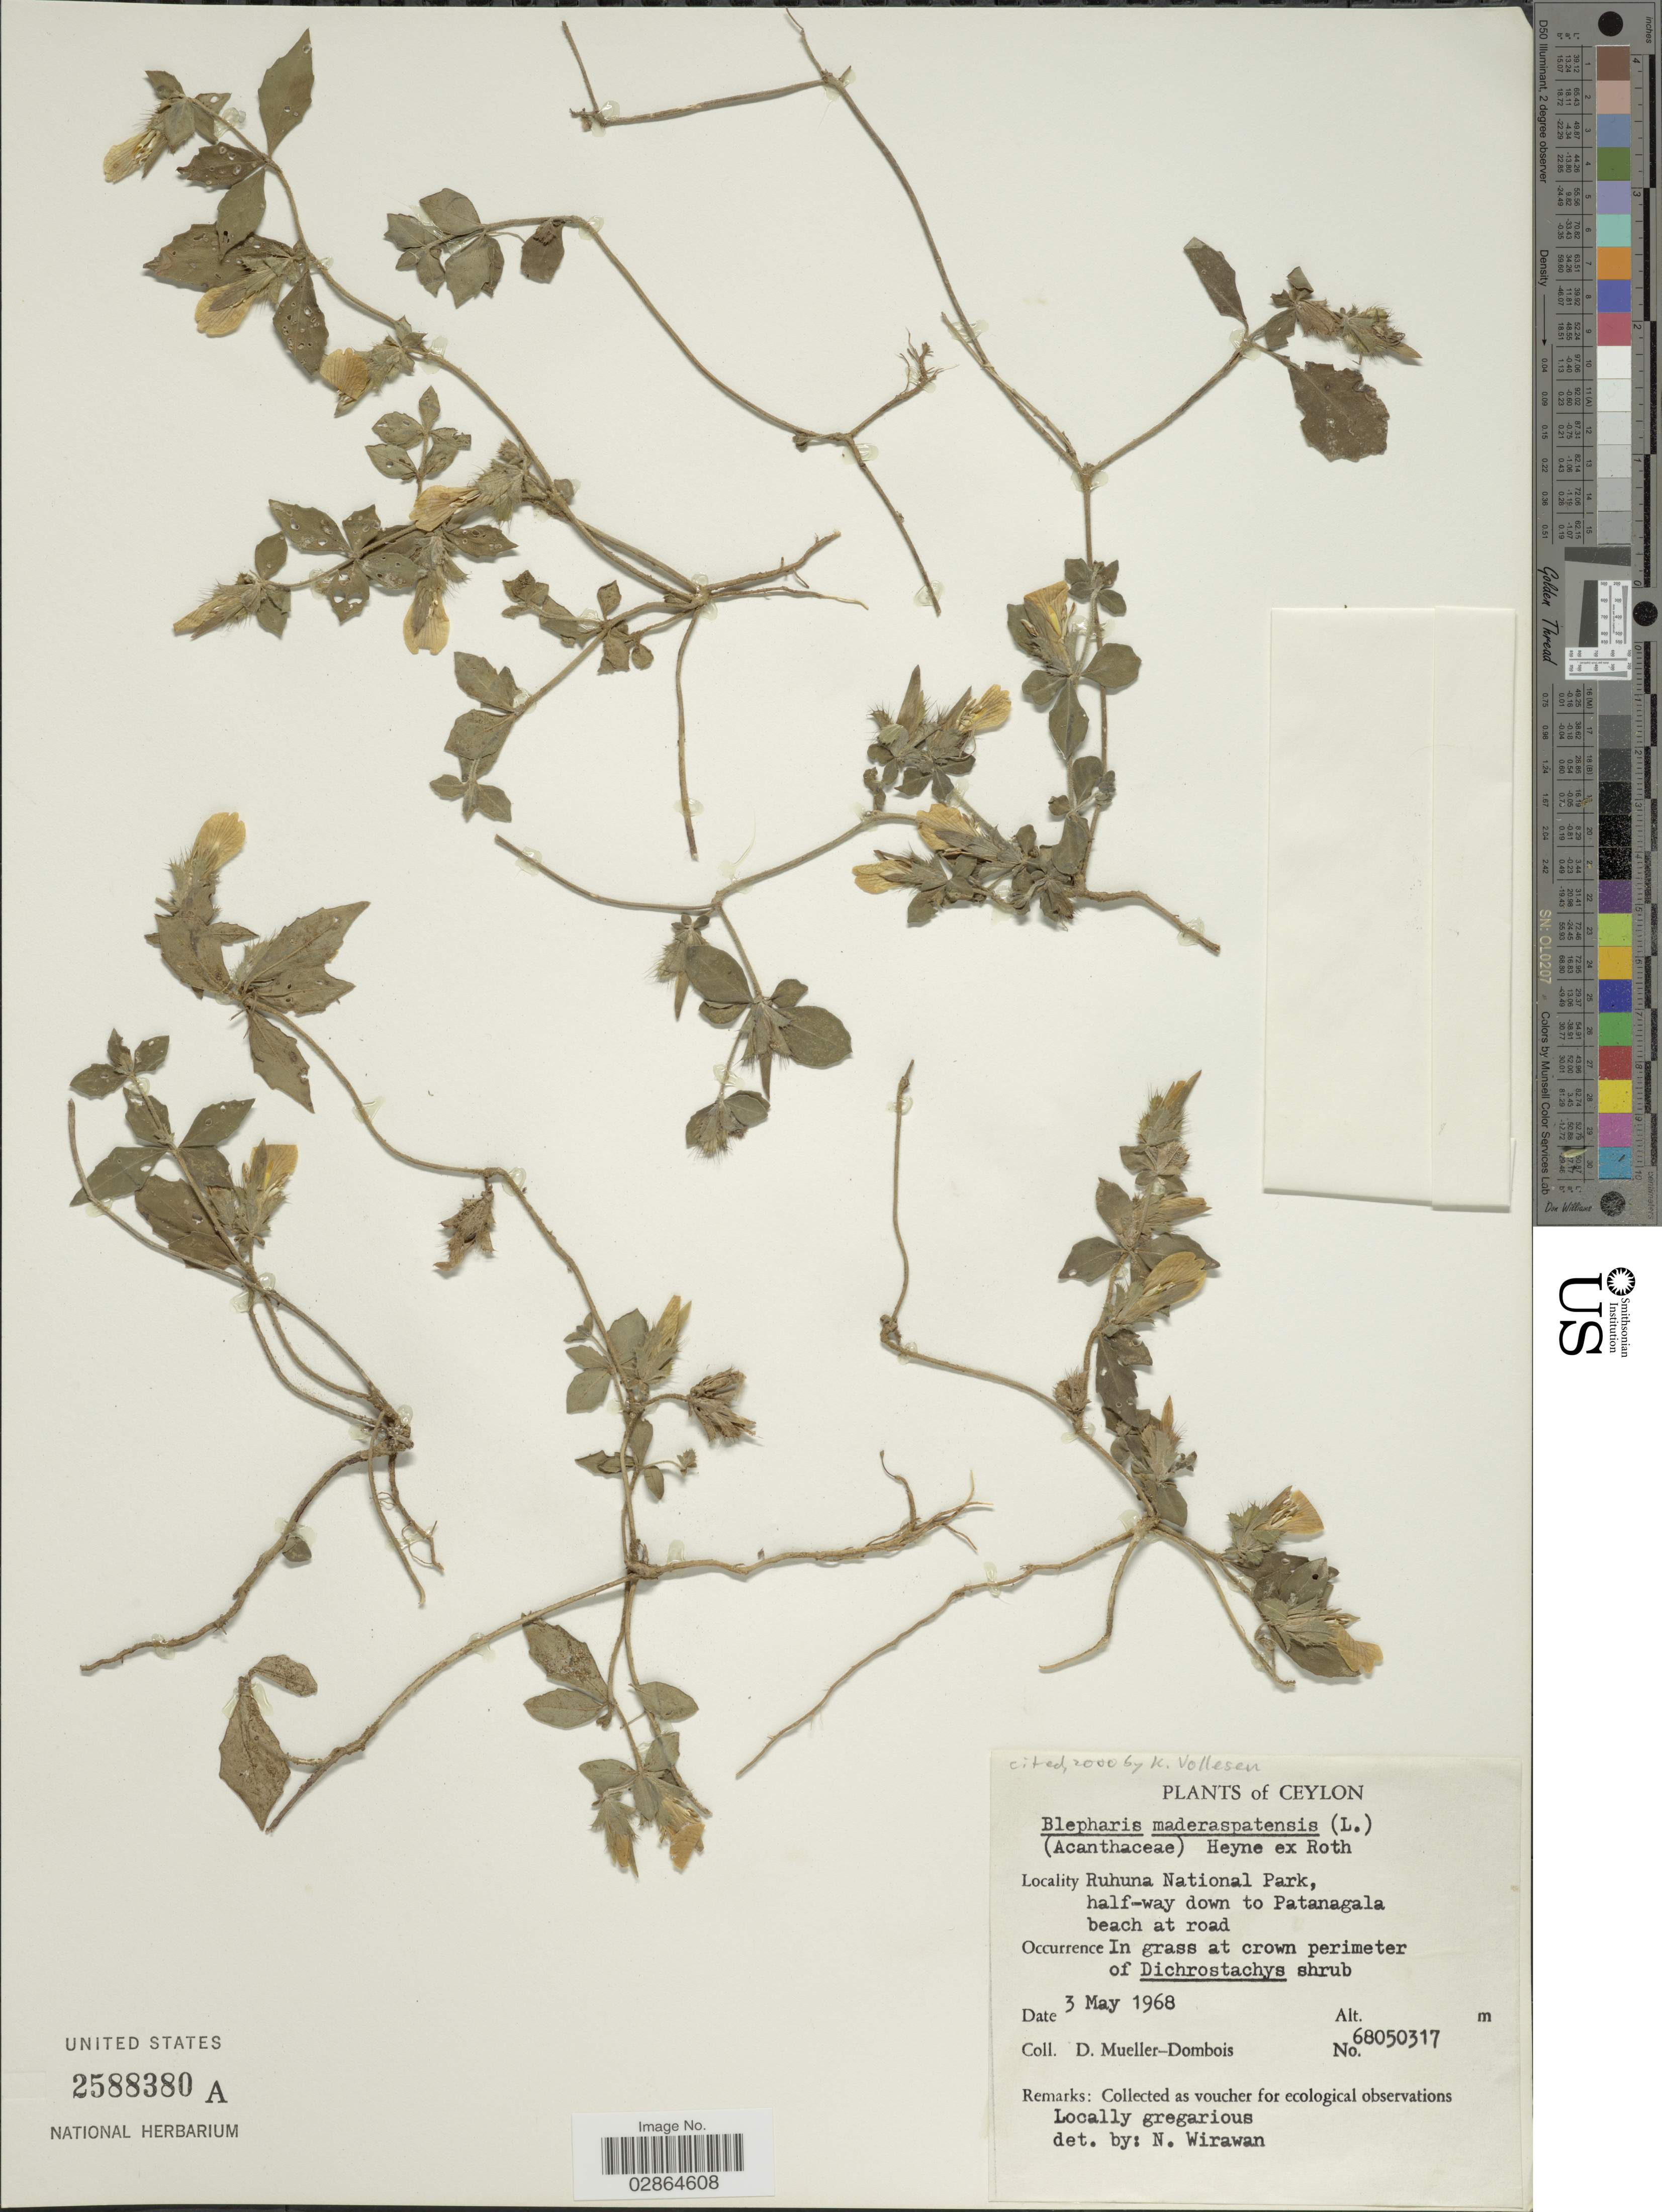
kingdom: Plantae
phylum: Tracheophyta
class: Magnoliopsida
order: Lamiales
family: Acanthaceae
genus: Blepharis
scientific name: Blepharis maderaspatensis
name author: (L.) B. Heyne ex Roth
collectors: D. Mueller-Dombois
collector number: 68050317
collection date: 1968-05-03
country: Sri Lanka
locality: Ceylon, Ruhuna National Park, half-way to Patangala beach at road.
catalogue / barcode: US 2588380A